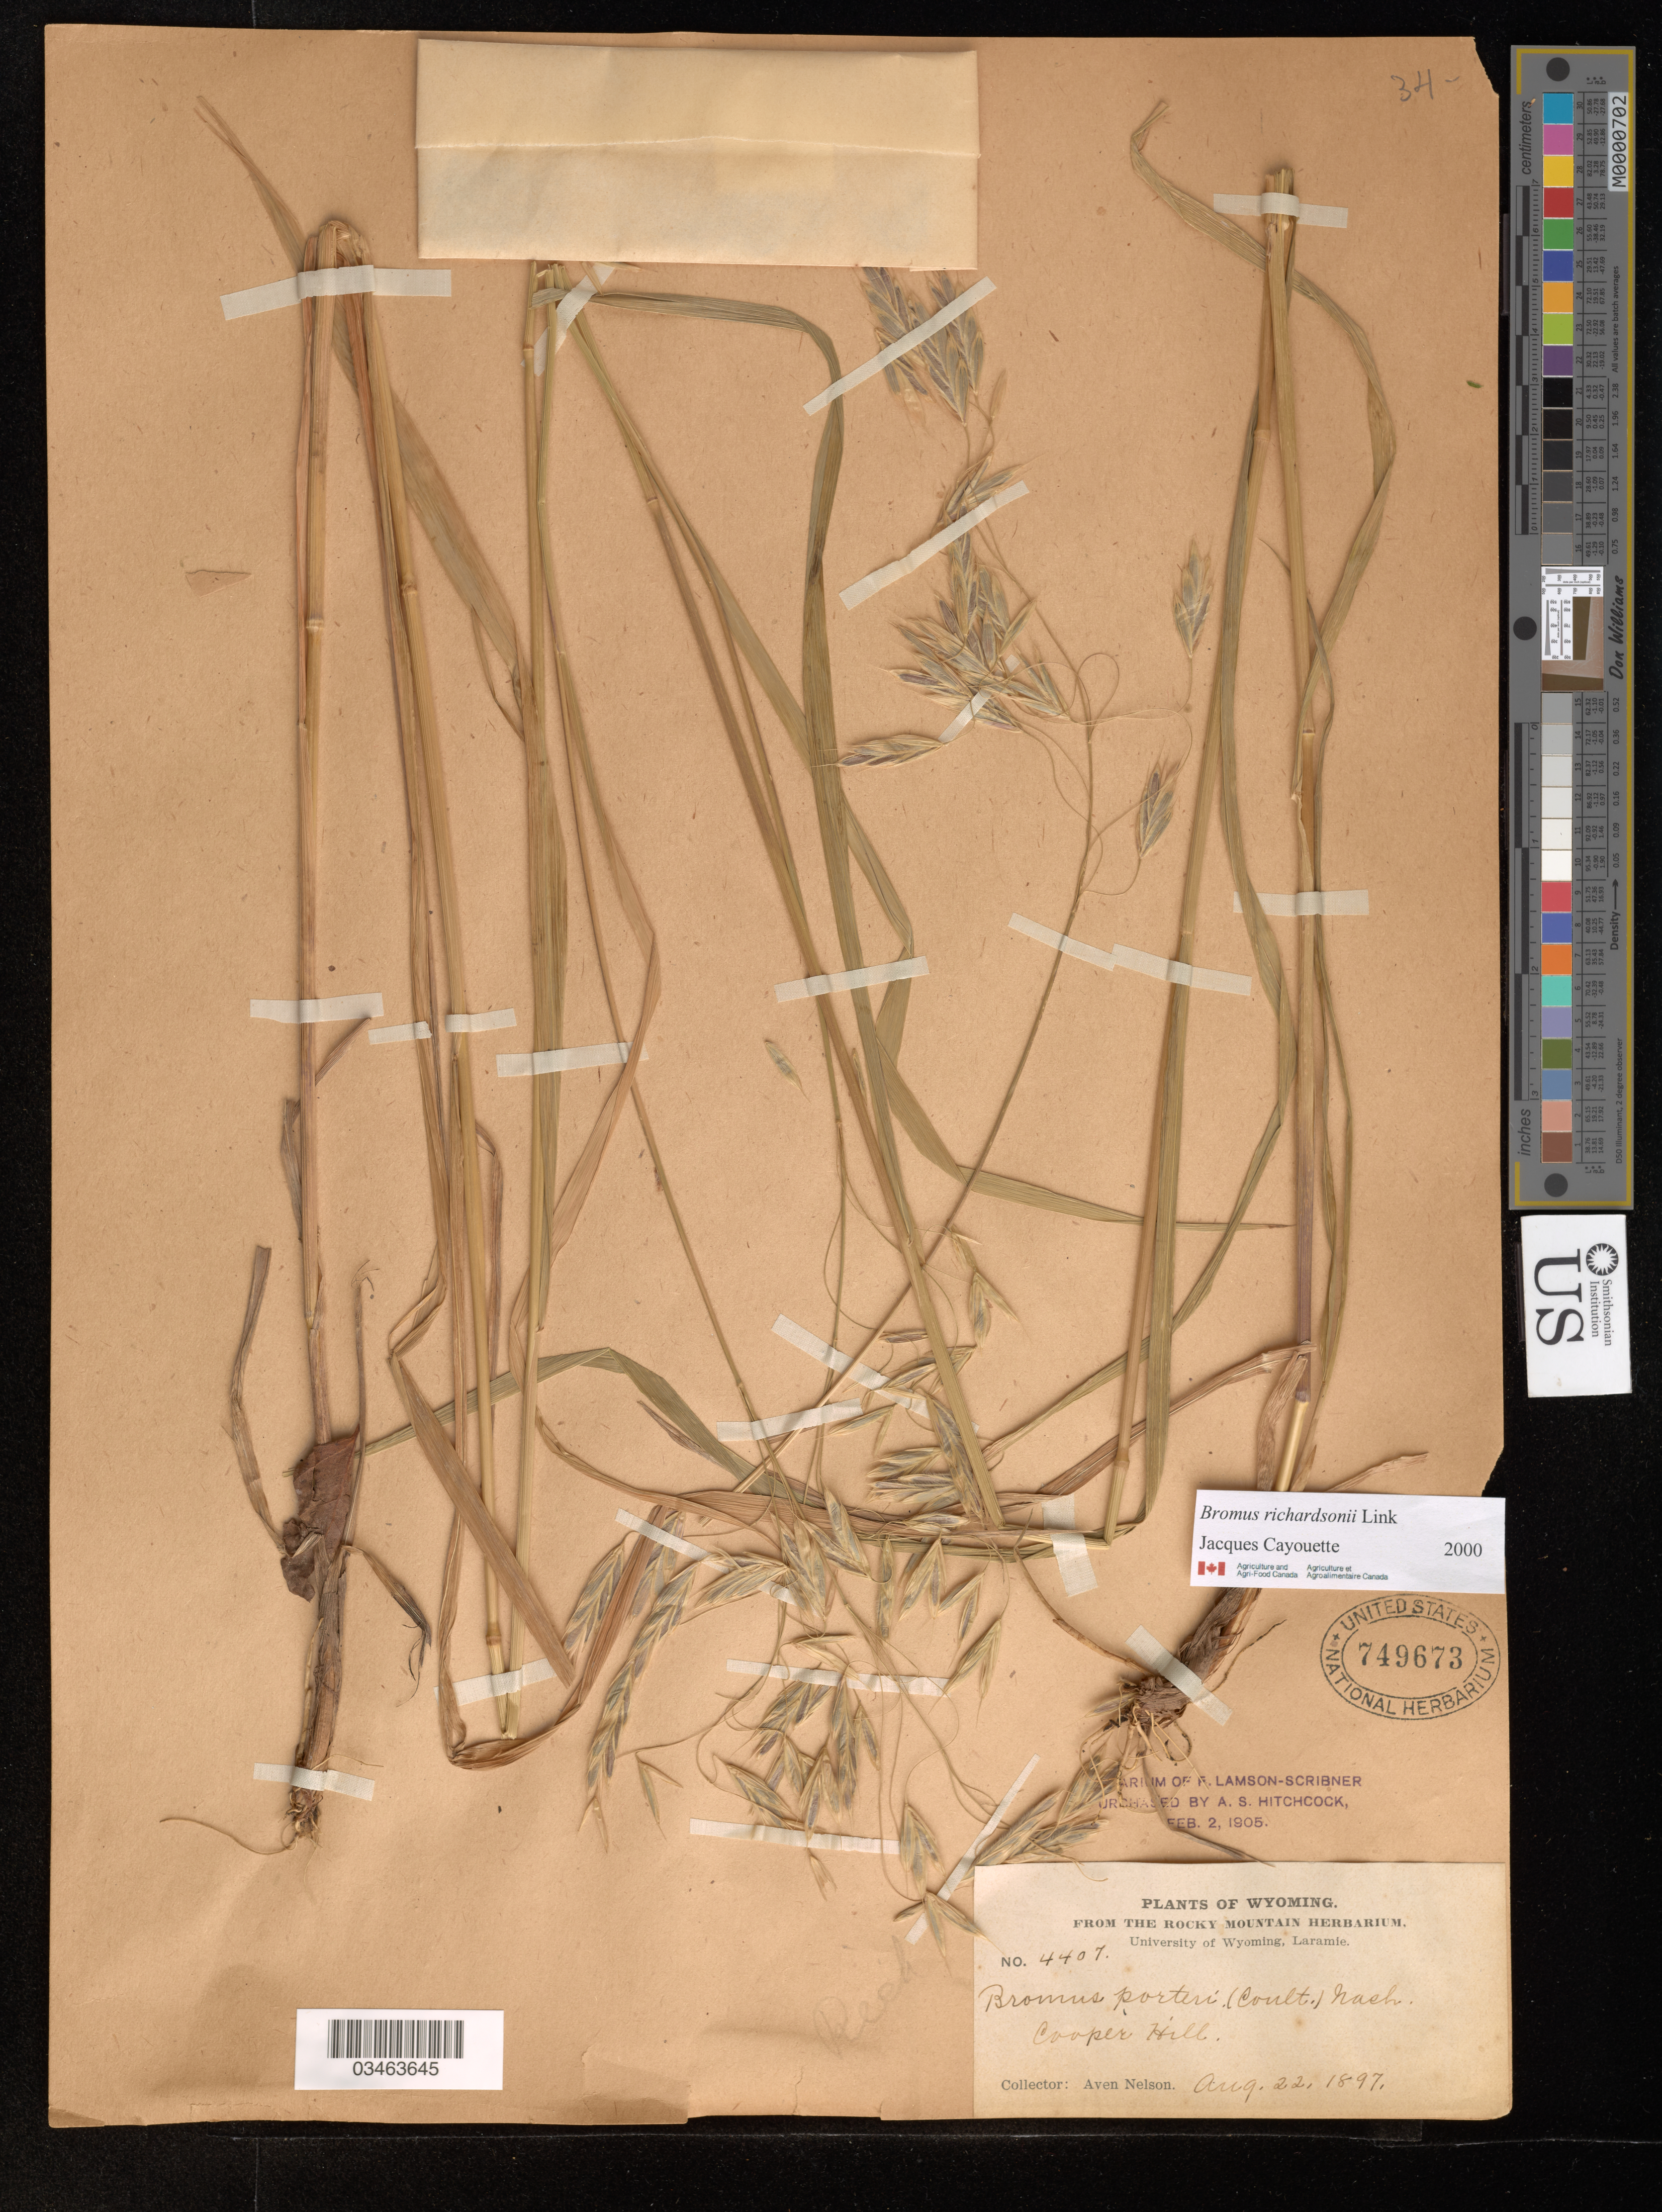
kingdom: Plantae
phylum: Tracheophyta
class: Liliopsida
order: Poales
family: Poaceae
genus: Bromus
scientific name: Bromus richardsonii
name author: Link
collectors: A. Nelson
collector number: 4407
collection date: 1897-08-22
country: United States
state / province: Wyoming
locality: Cooper Hill.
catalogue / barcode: US 749673